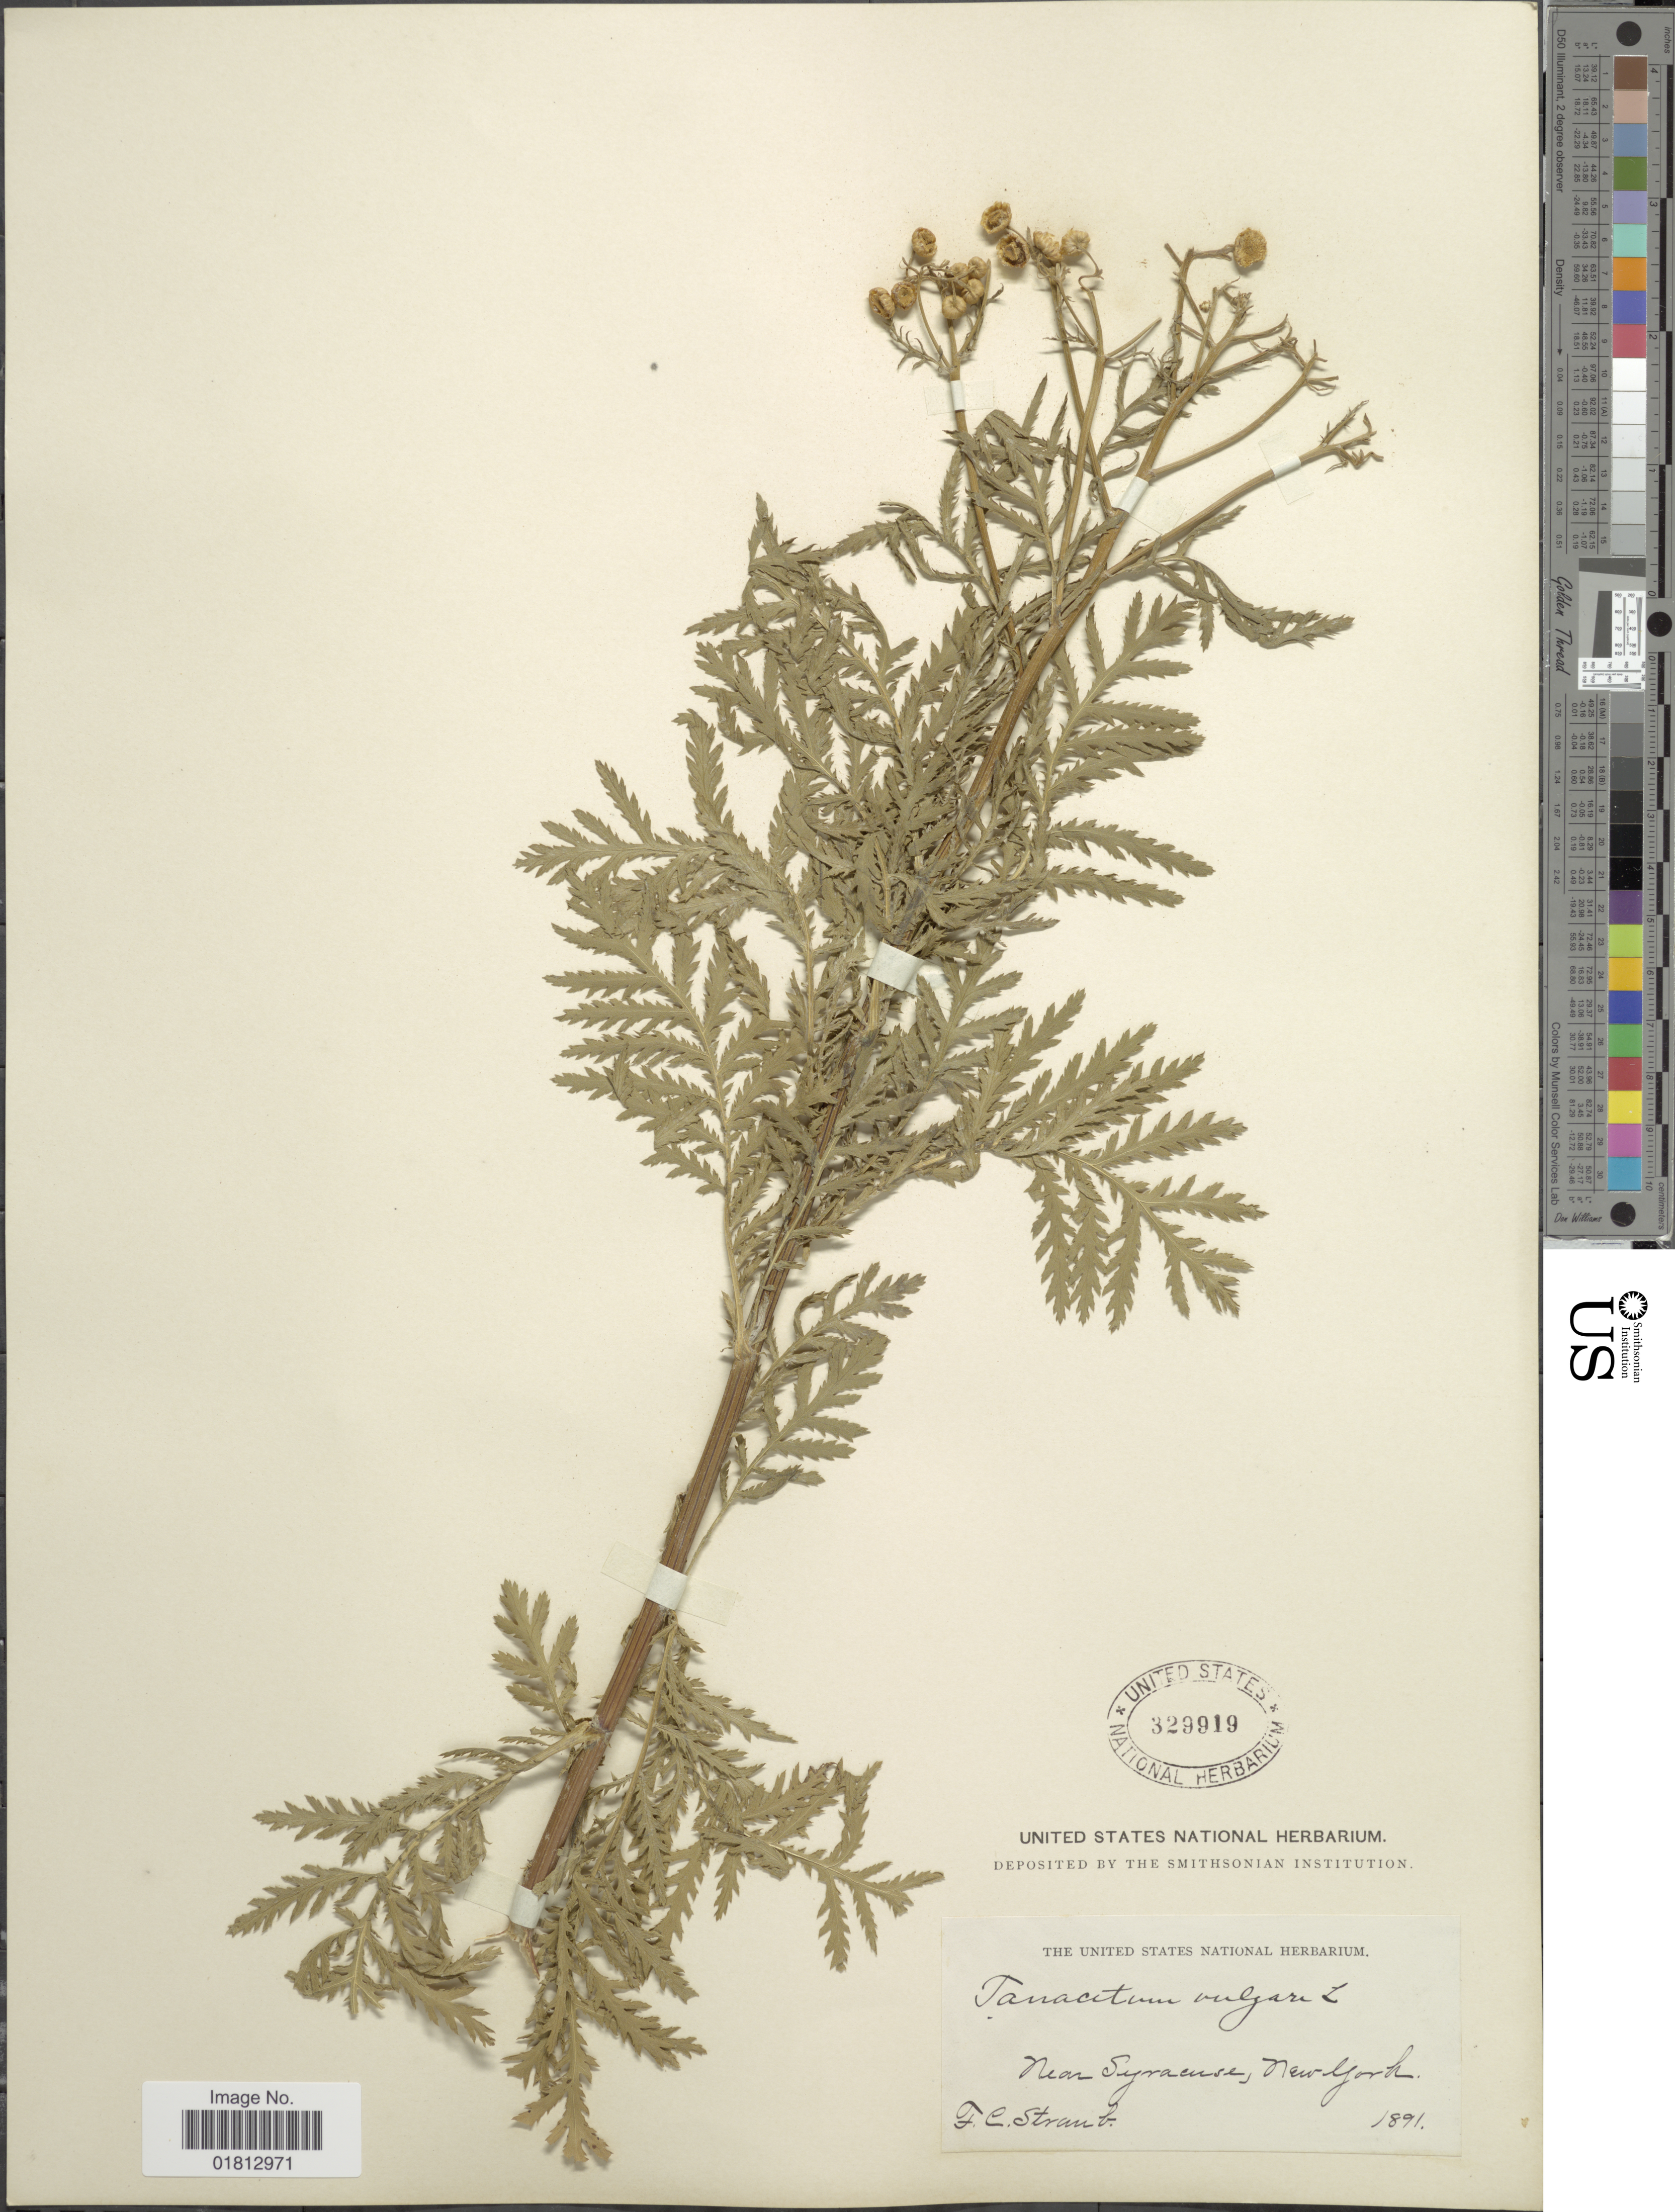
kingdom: Plantae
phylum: Tracheophyta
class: Magnoliopsida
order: Asterales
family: Asteraceae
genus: Tanacetum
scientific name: Tanacetum vulgare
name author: L.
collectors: F. Straub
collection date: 1891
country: United States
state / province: New York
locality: Near Syracuse, New York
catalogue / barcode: US 329919